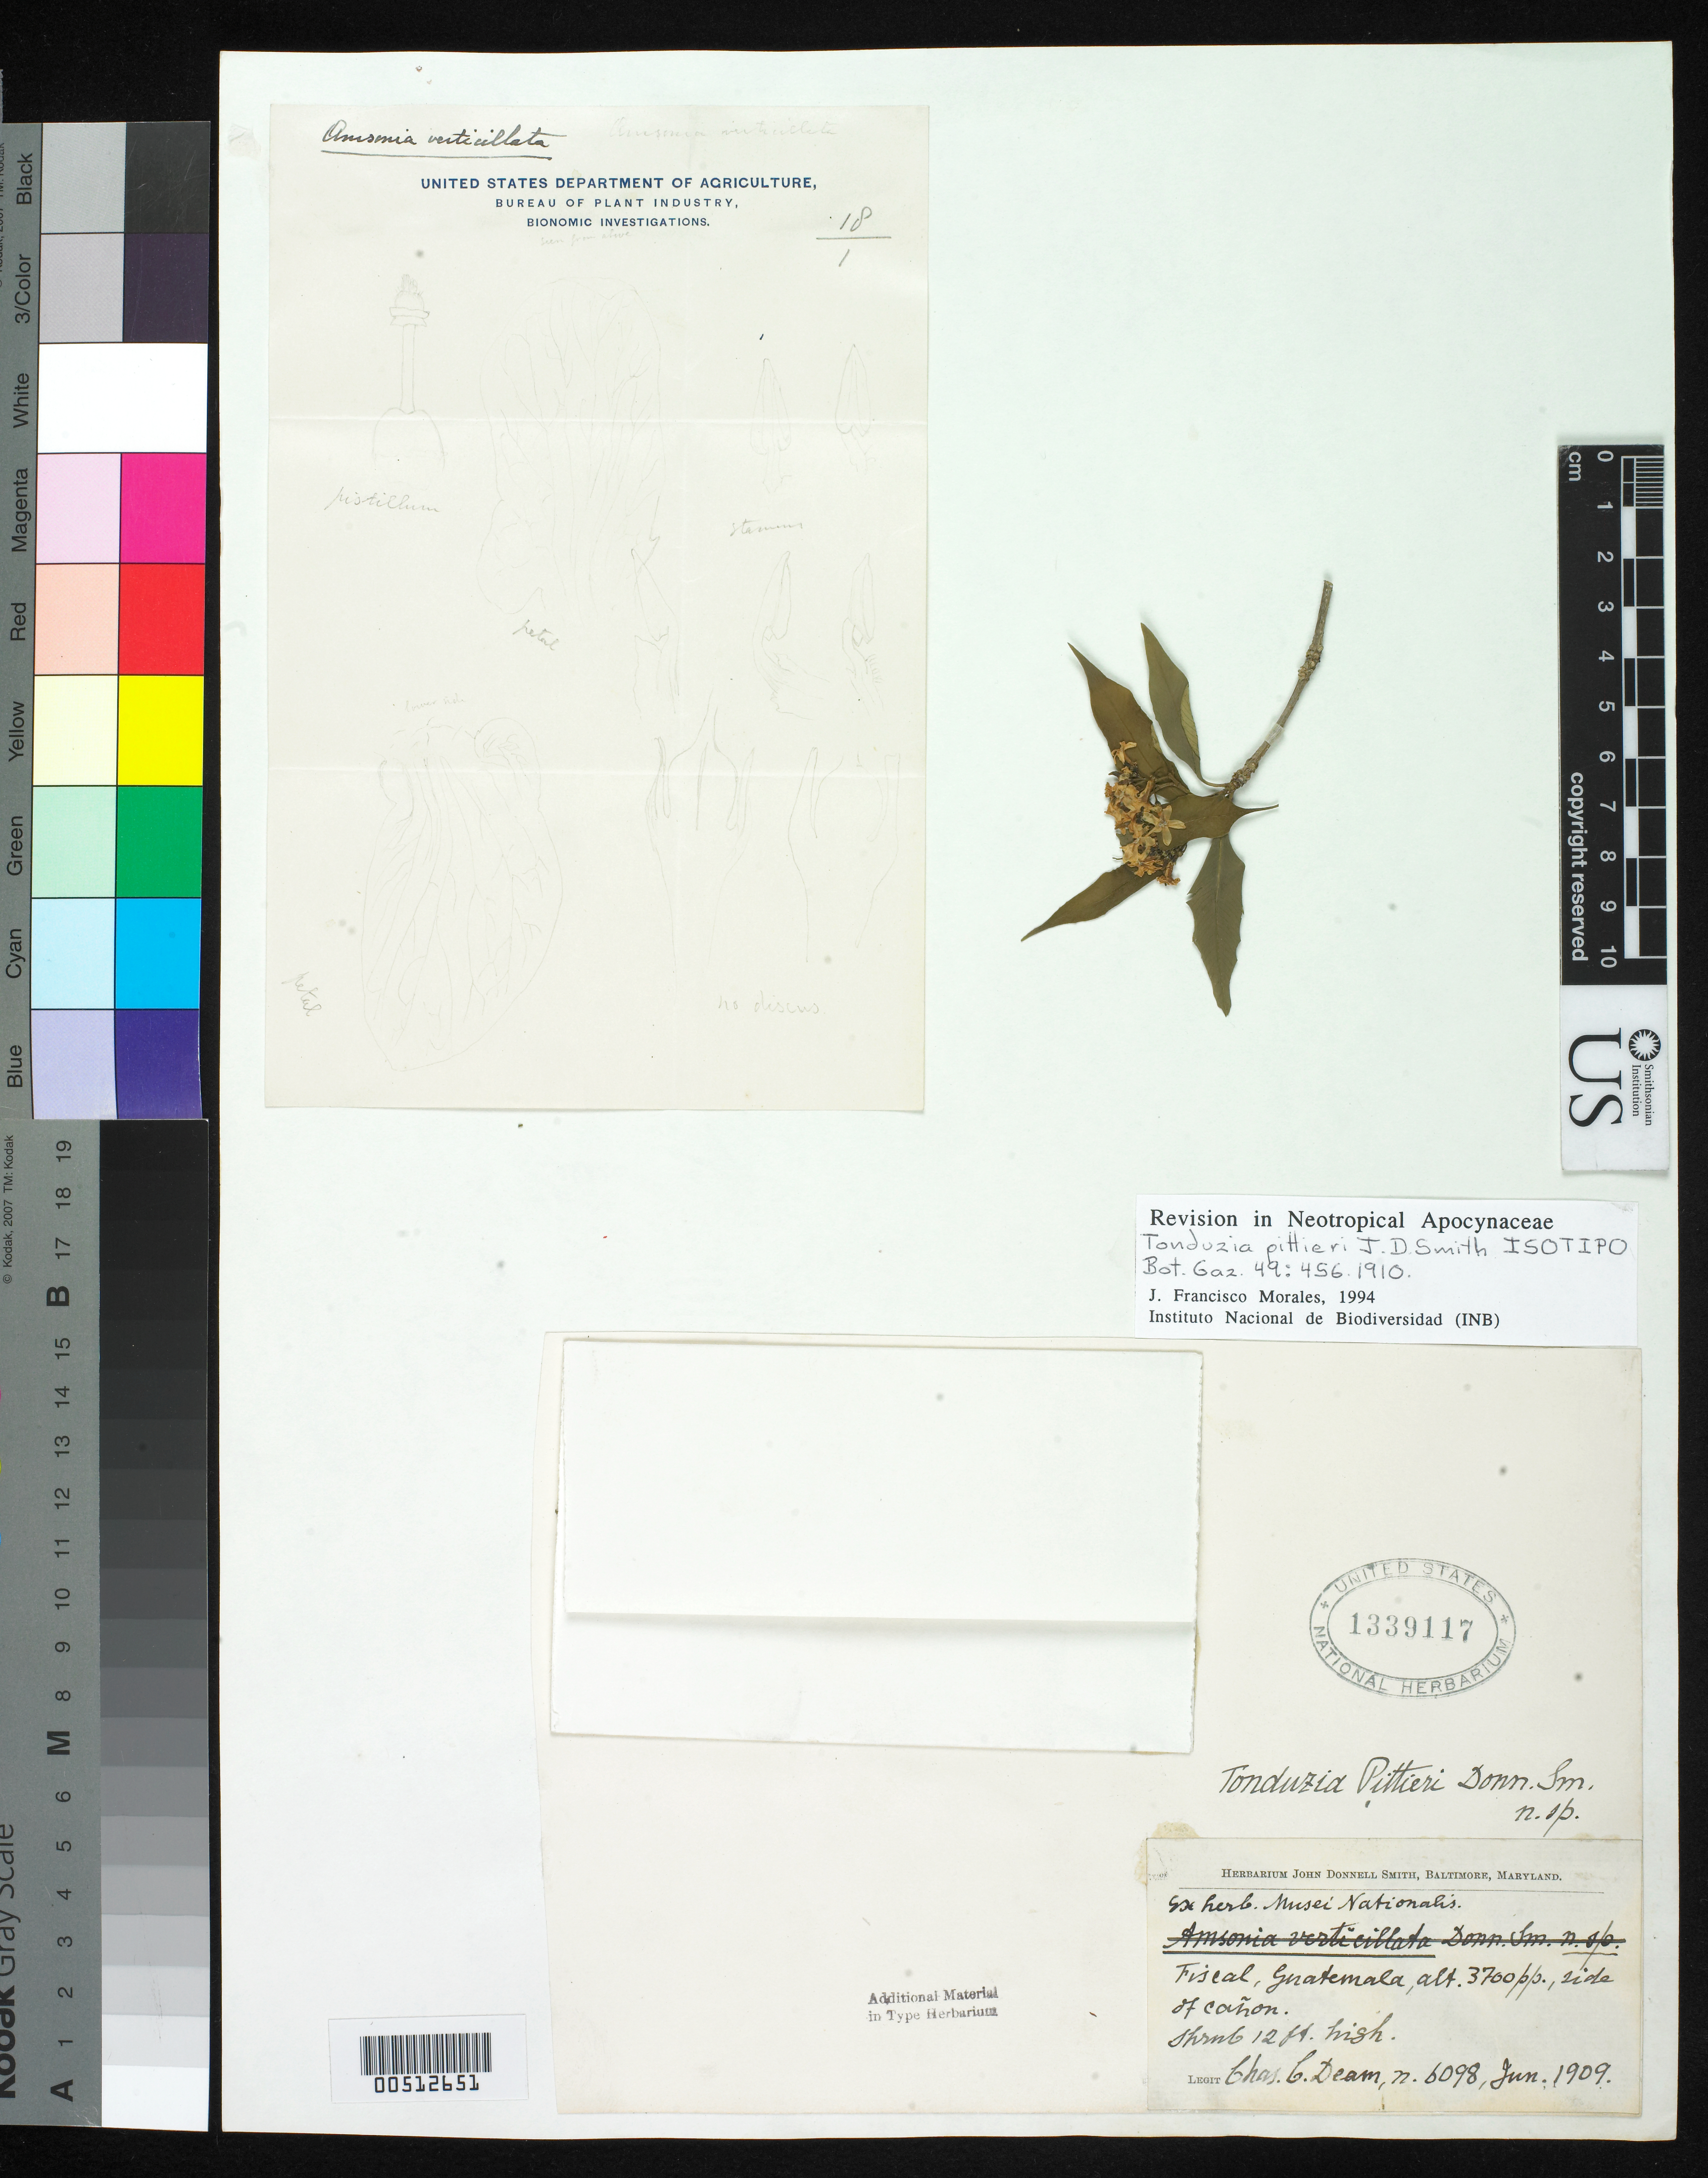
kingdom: Plantae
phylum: Tracheophyta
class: Magnoliopsida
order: Gentianales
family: Apocynaceae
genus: Tonduzia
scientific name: Tonduzia pittieri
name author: Donn. Sm.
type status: Isolectotype; Syntype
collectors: C. C. Deam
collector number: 6098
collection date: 1909-06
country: Guatemala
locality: Fiscal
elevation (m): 1128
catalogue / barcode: US 1339117